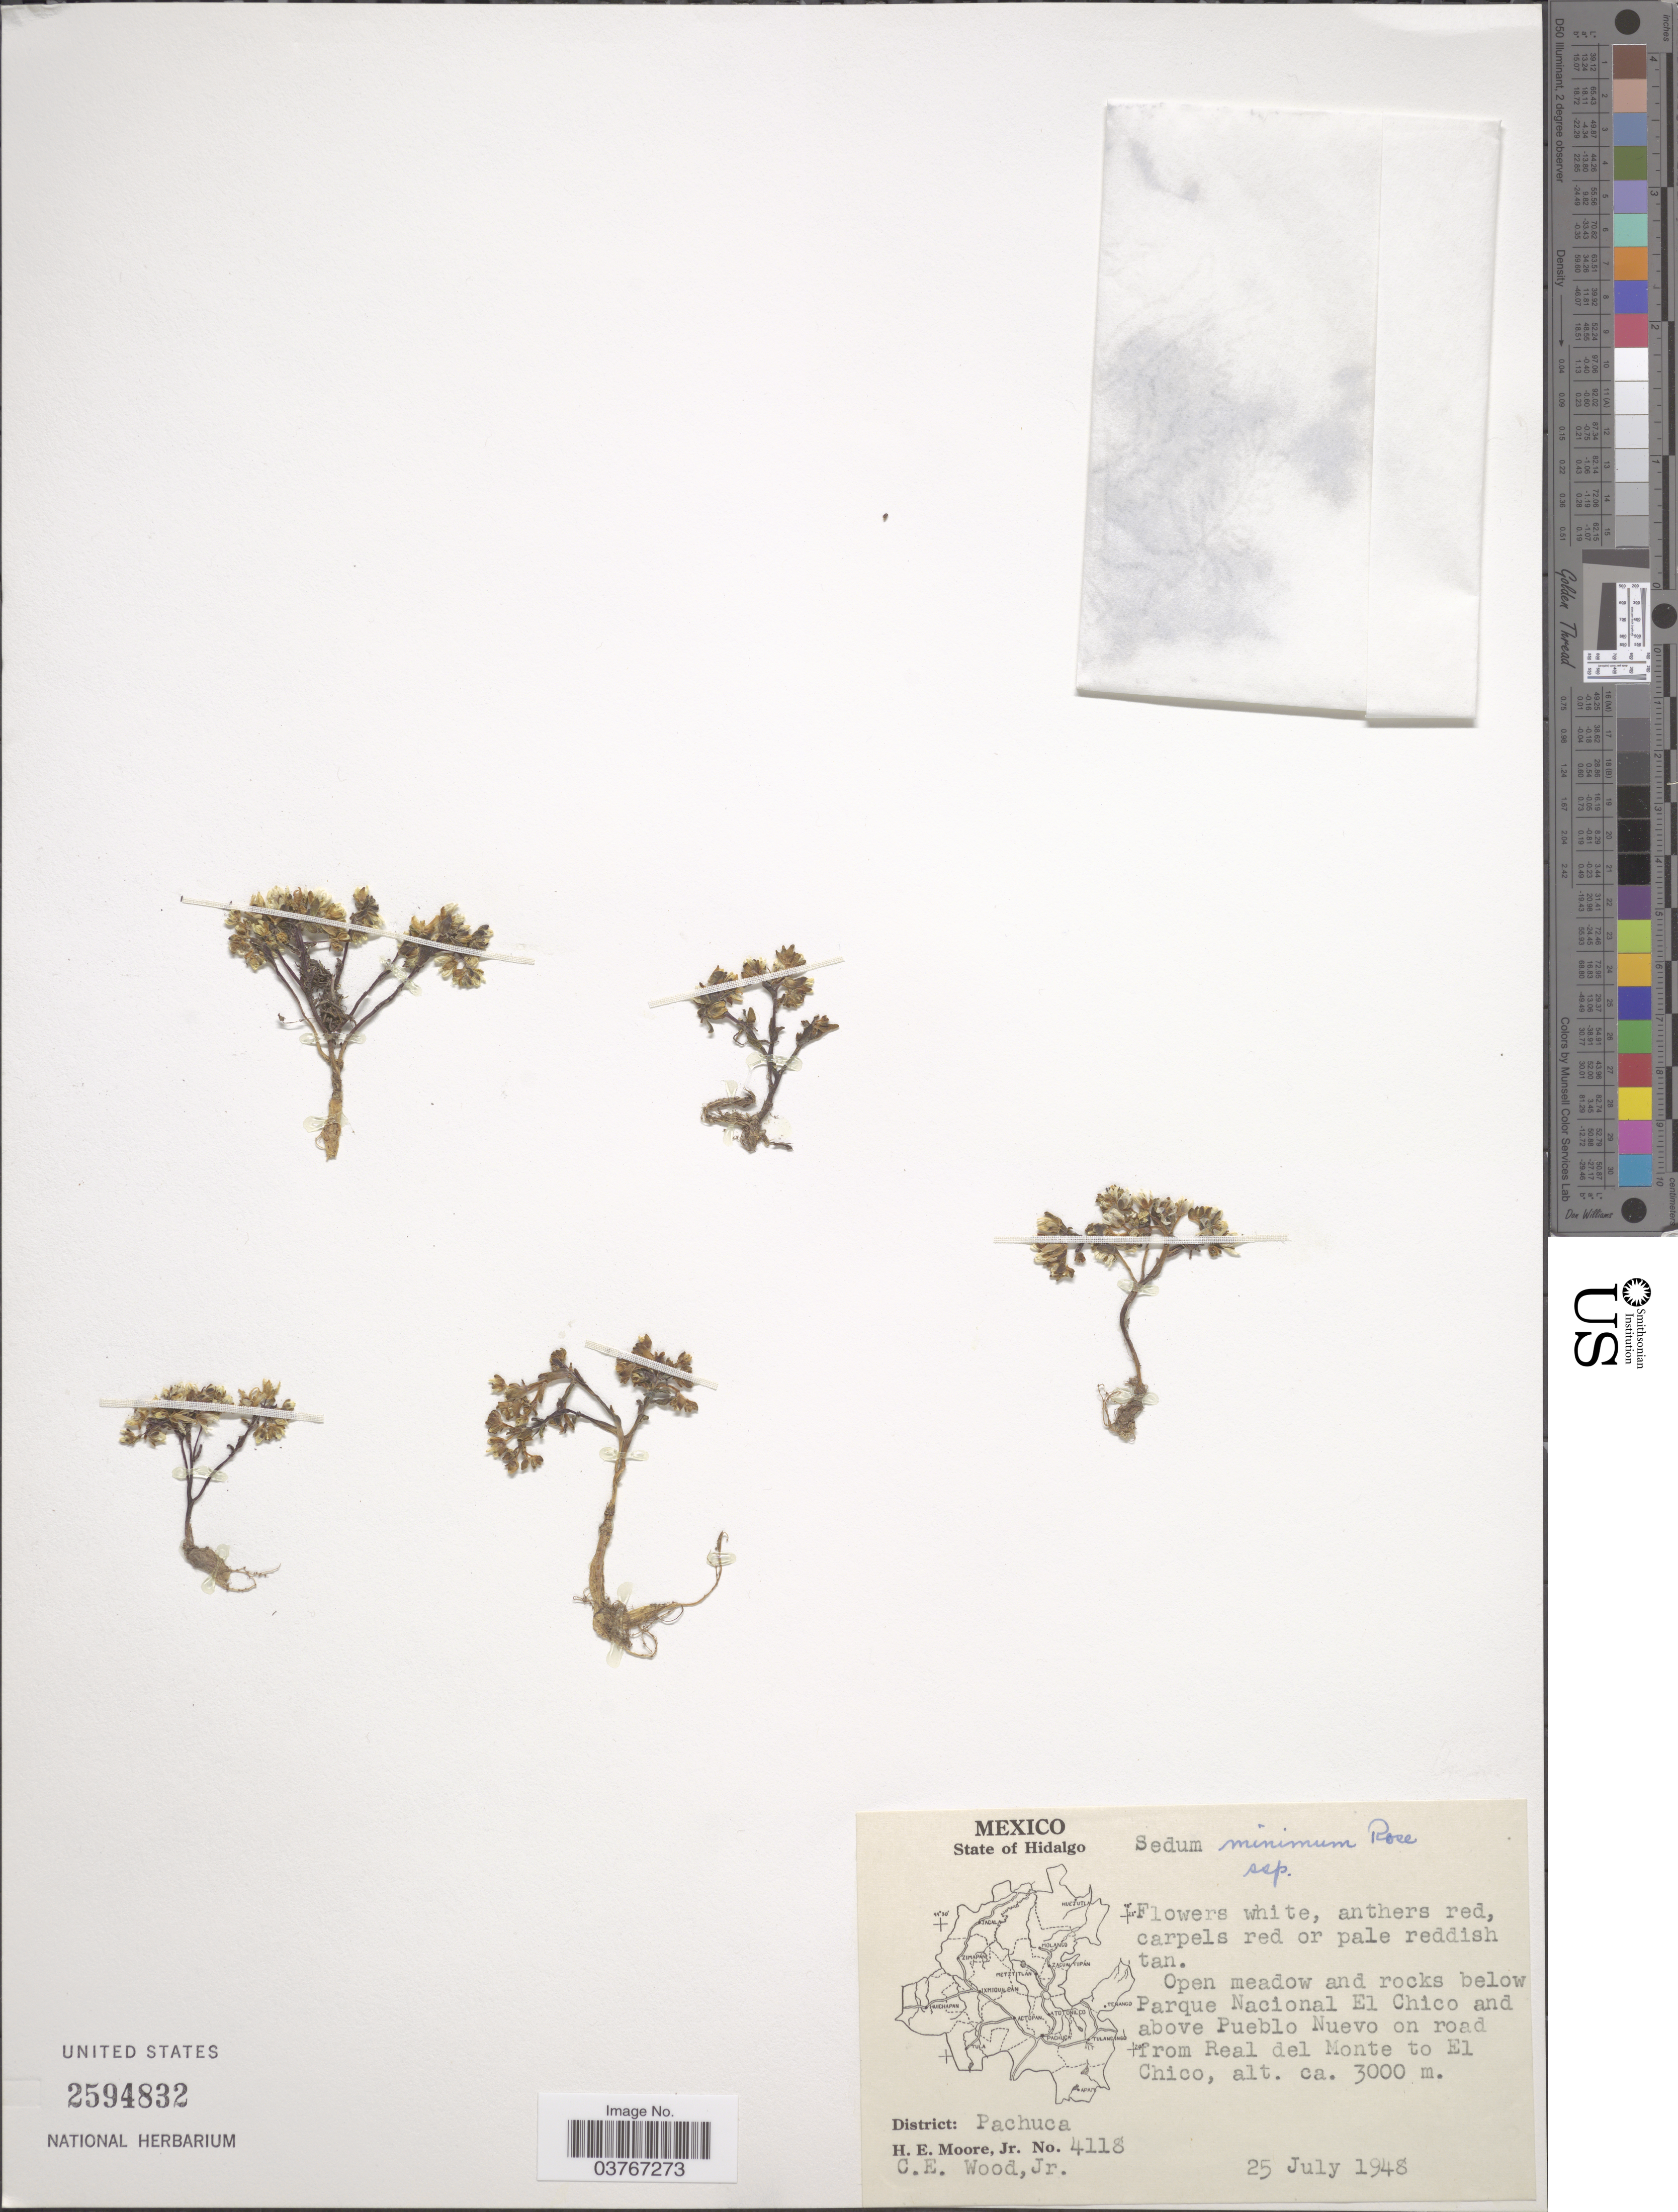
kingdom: Plantae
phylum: Tracheophyta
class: Magnoliopsida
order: Saxifragales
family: Crassulaceae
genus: Sedum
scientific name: Sedum minimum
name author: Rose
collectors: H. Moore & C. Wood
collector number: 4118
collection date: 1948-07-25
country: Mexico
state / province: Hidalgo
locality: State of Hidalgo. Open meadow and rocks below Parque Nacional El Chico and above Pueblo Nuevo on road from Real del Monte to El Chico.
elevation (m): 3000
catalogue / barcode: US 2594832